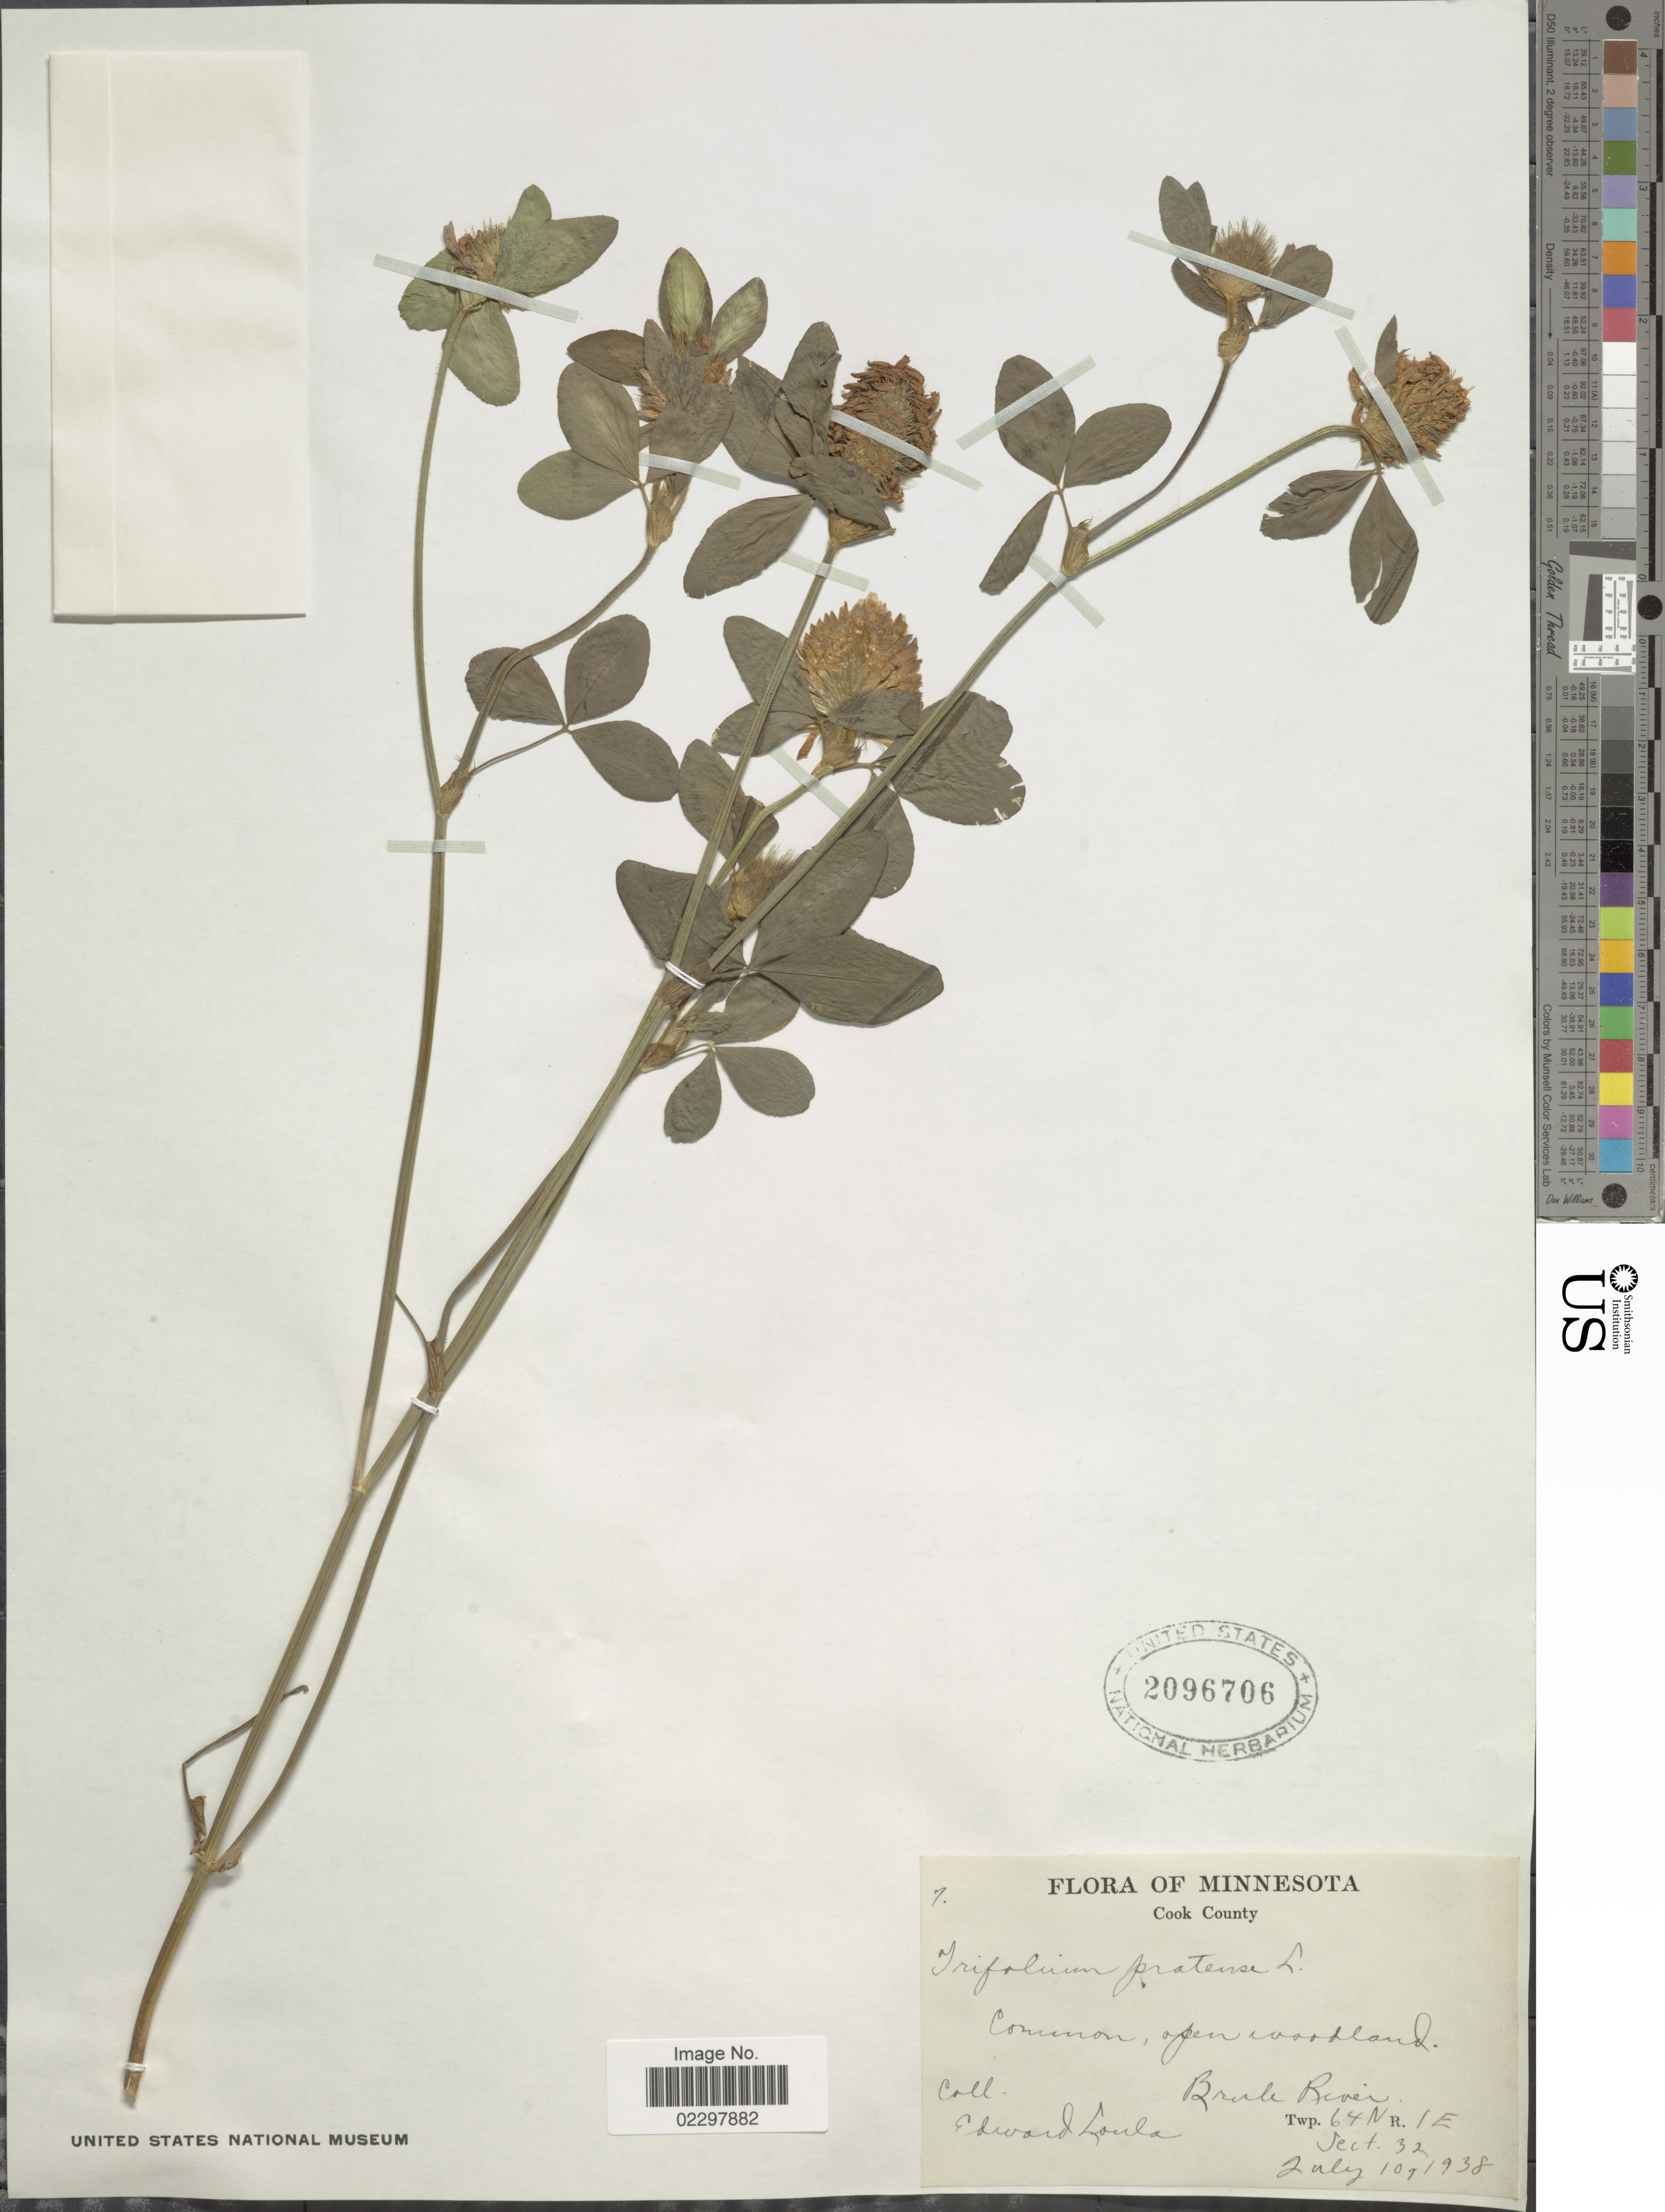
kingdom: Plantae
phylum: Tracheophyta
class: Magnoliopsida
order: Fabales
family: Fabaceae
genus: Trifolium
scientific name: Trifolium pratense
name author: L.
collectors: E. Loula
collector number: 7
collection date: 1938-07-10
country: United States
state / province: Minnesota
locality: Cook County, common, open woodland, Bruk River, Twp. 64N R.1E Sect.32.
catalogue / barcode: US 2096706